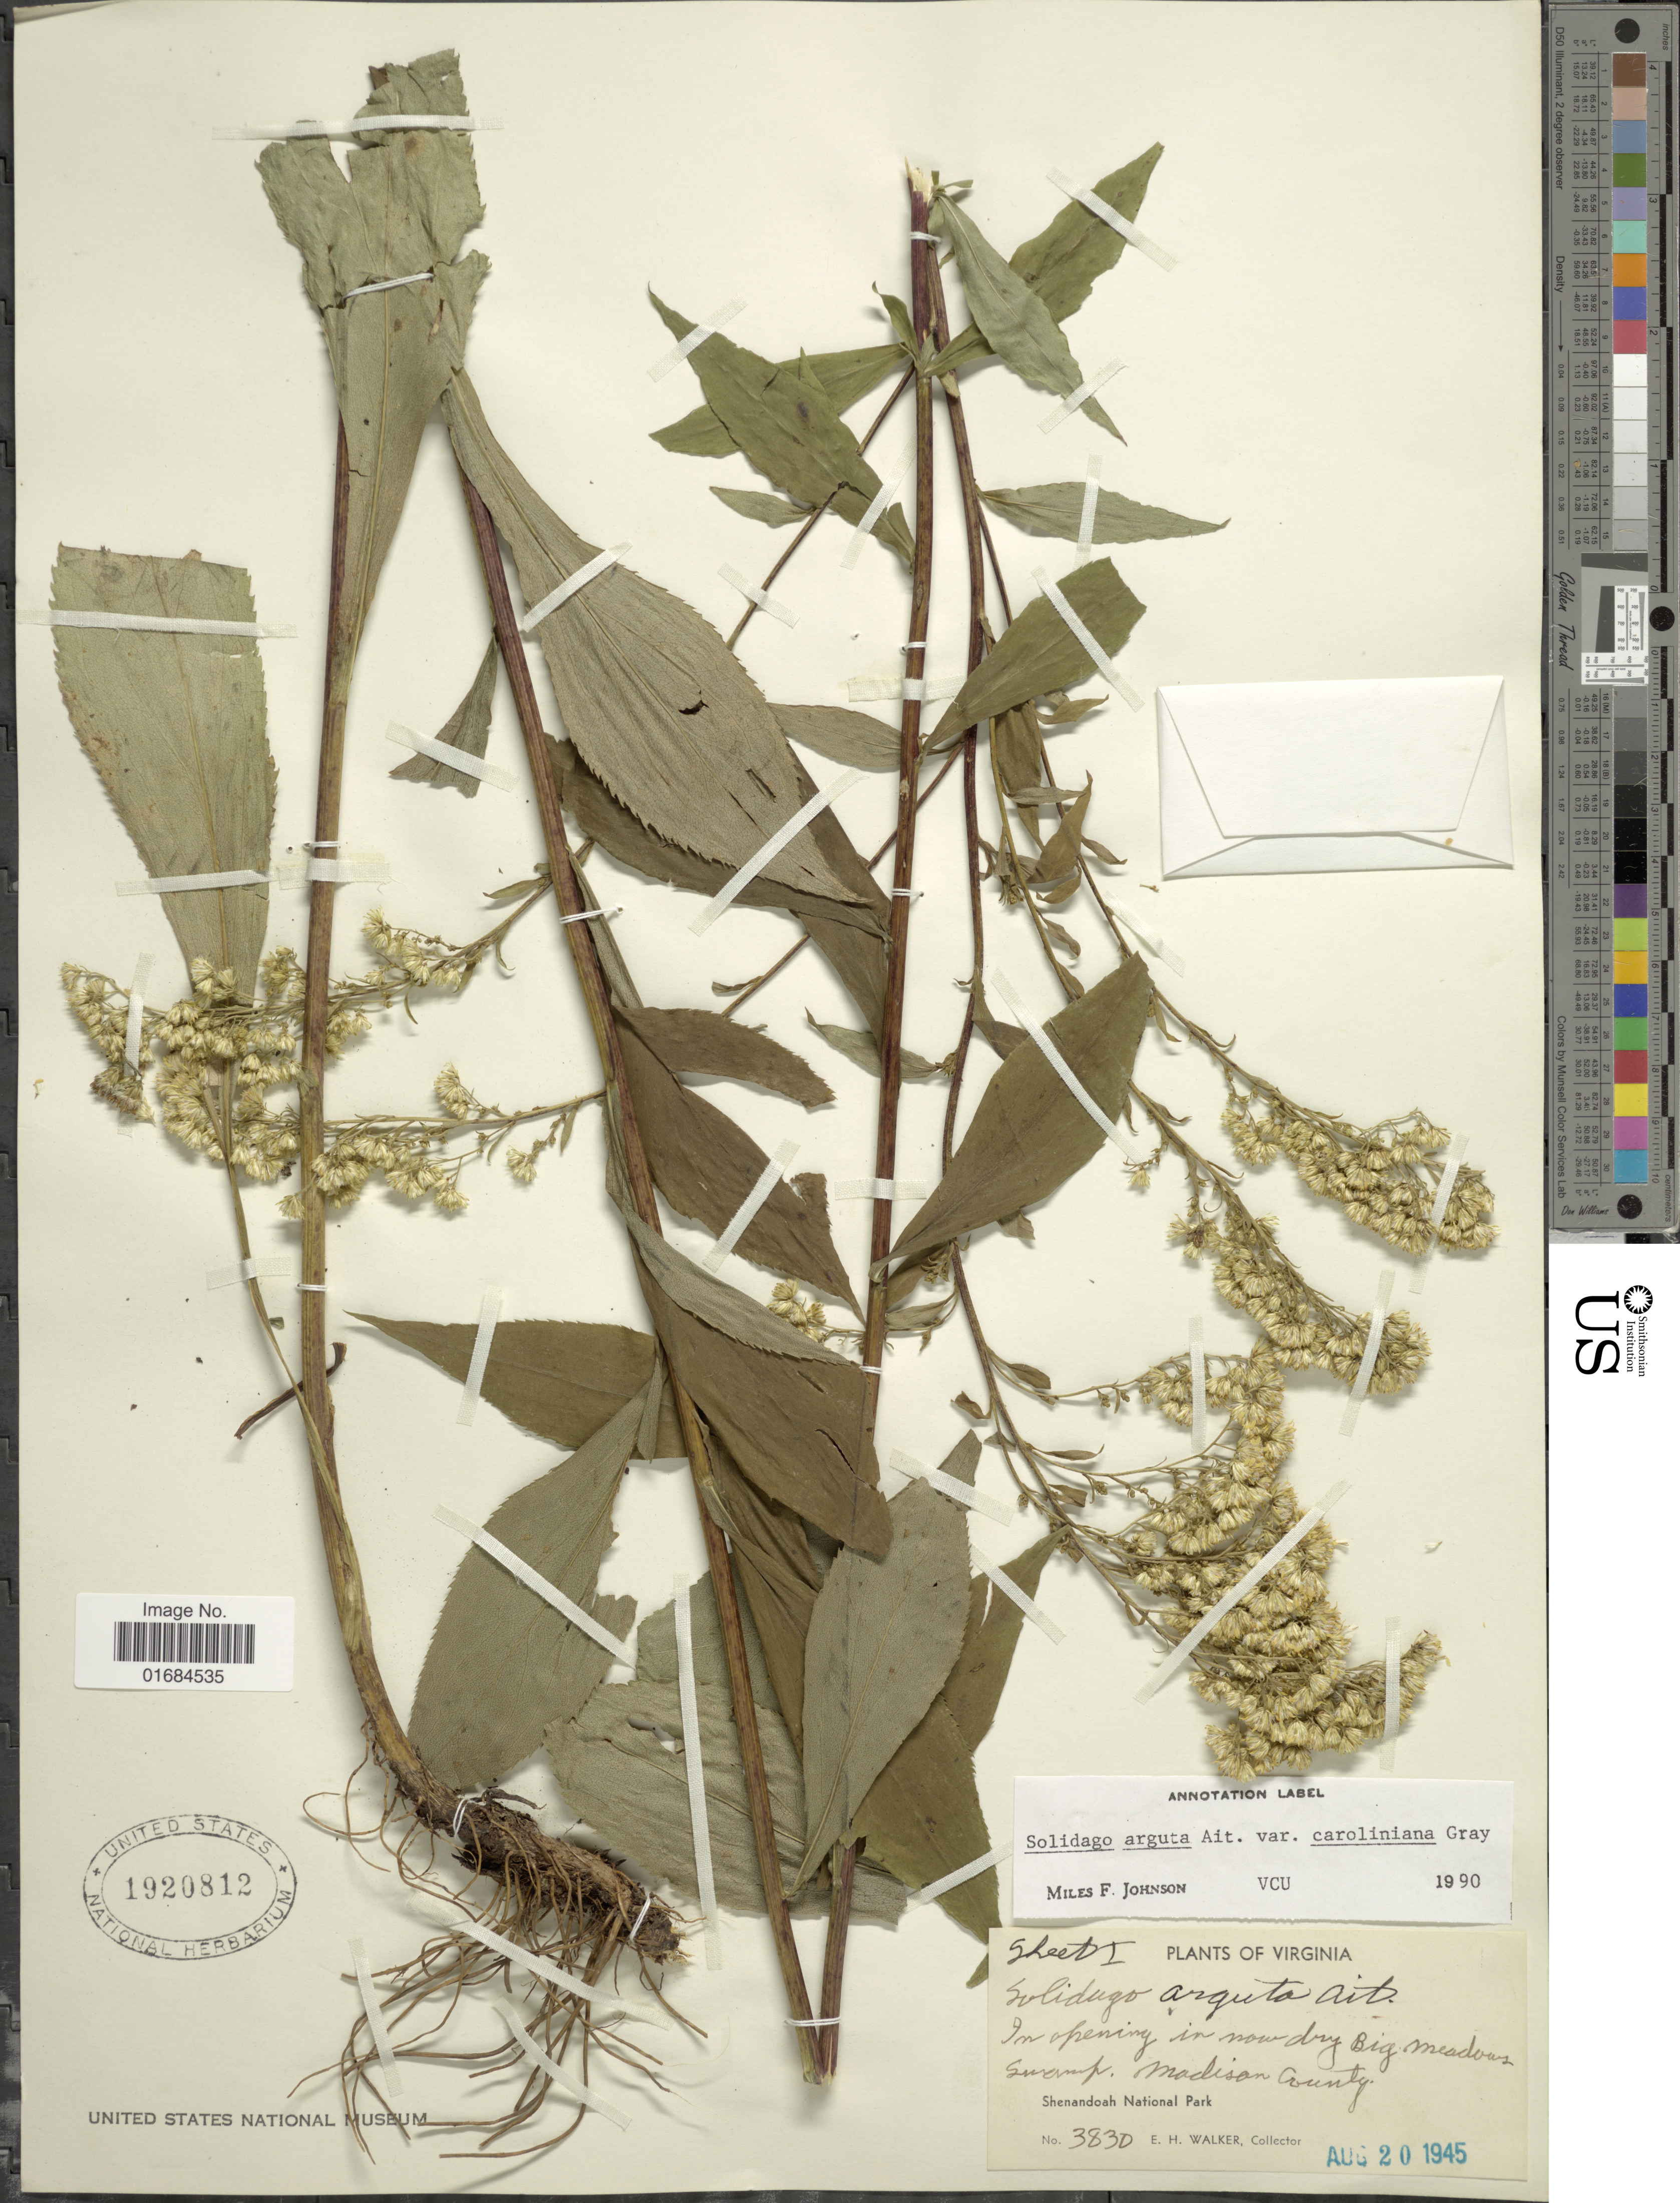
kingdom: Plantae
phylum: Tracheophyta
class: Magnoliopsida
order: Asterales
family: Asteraceae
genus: Solidago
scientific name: Solidago arguta var. caroliniana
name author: A. Gray & et al.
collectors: E. H. Walker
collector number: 3830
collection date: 1945-08-20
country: United States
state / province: Virginia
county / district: Madison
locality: Shenandoah National Park.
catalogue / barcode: US 1920812